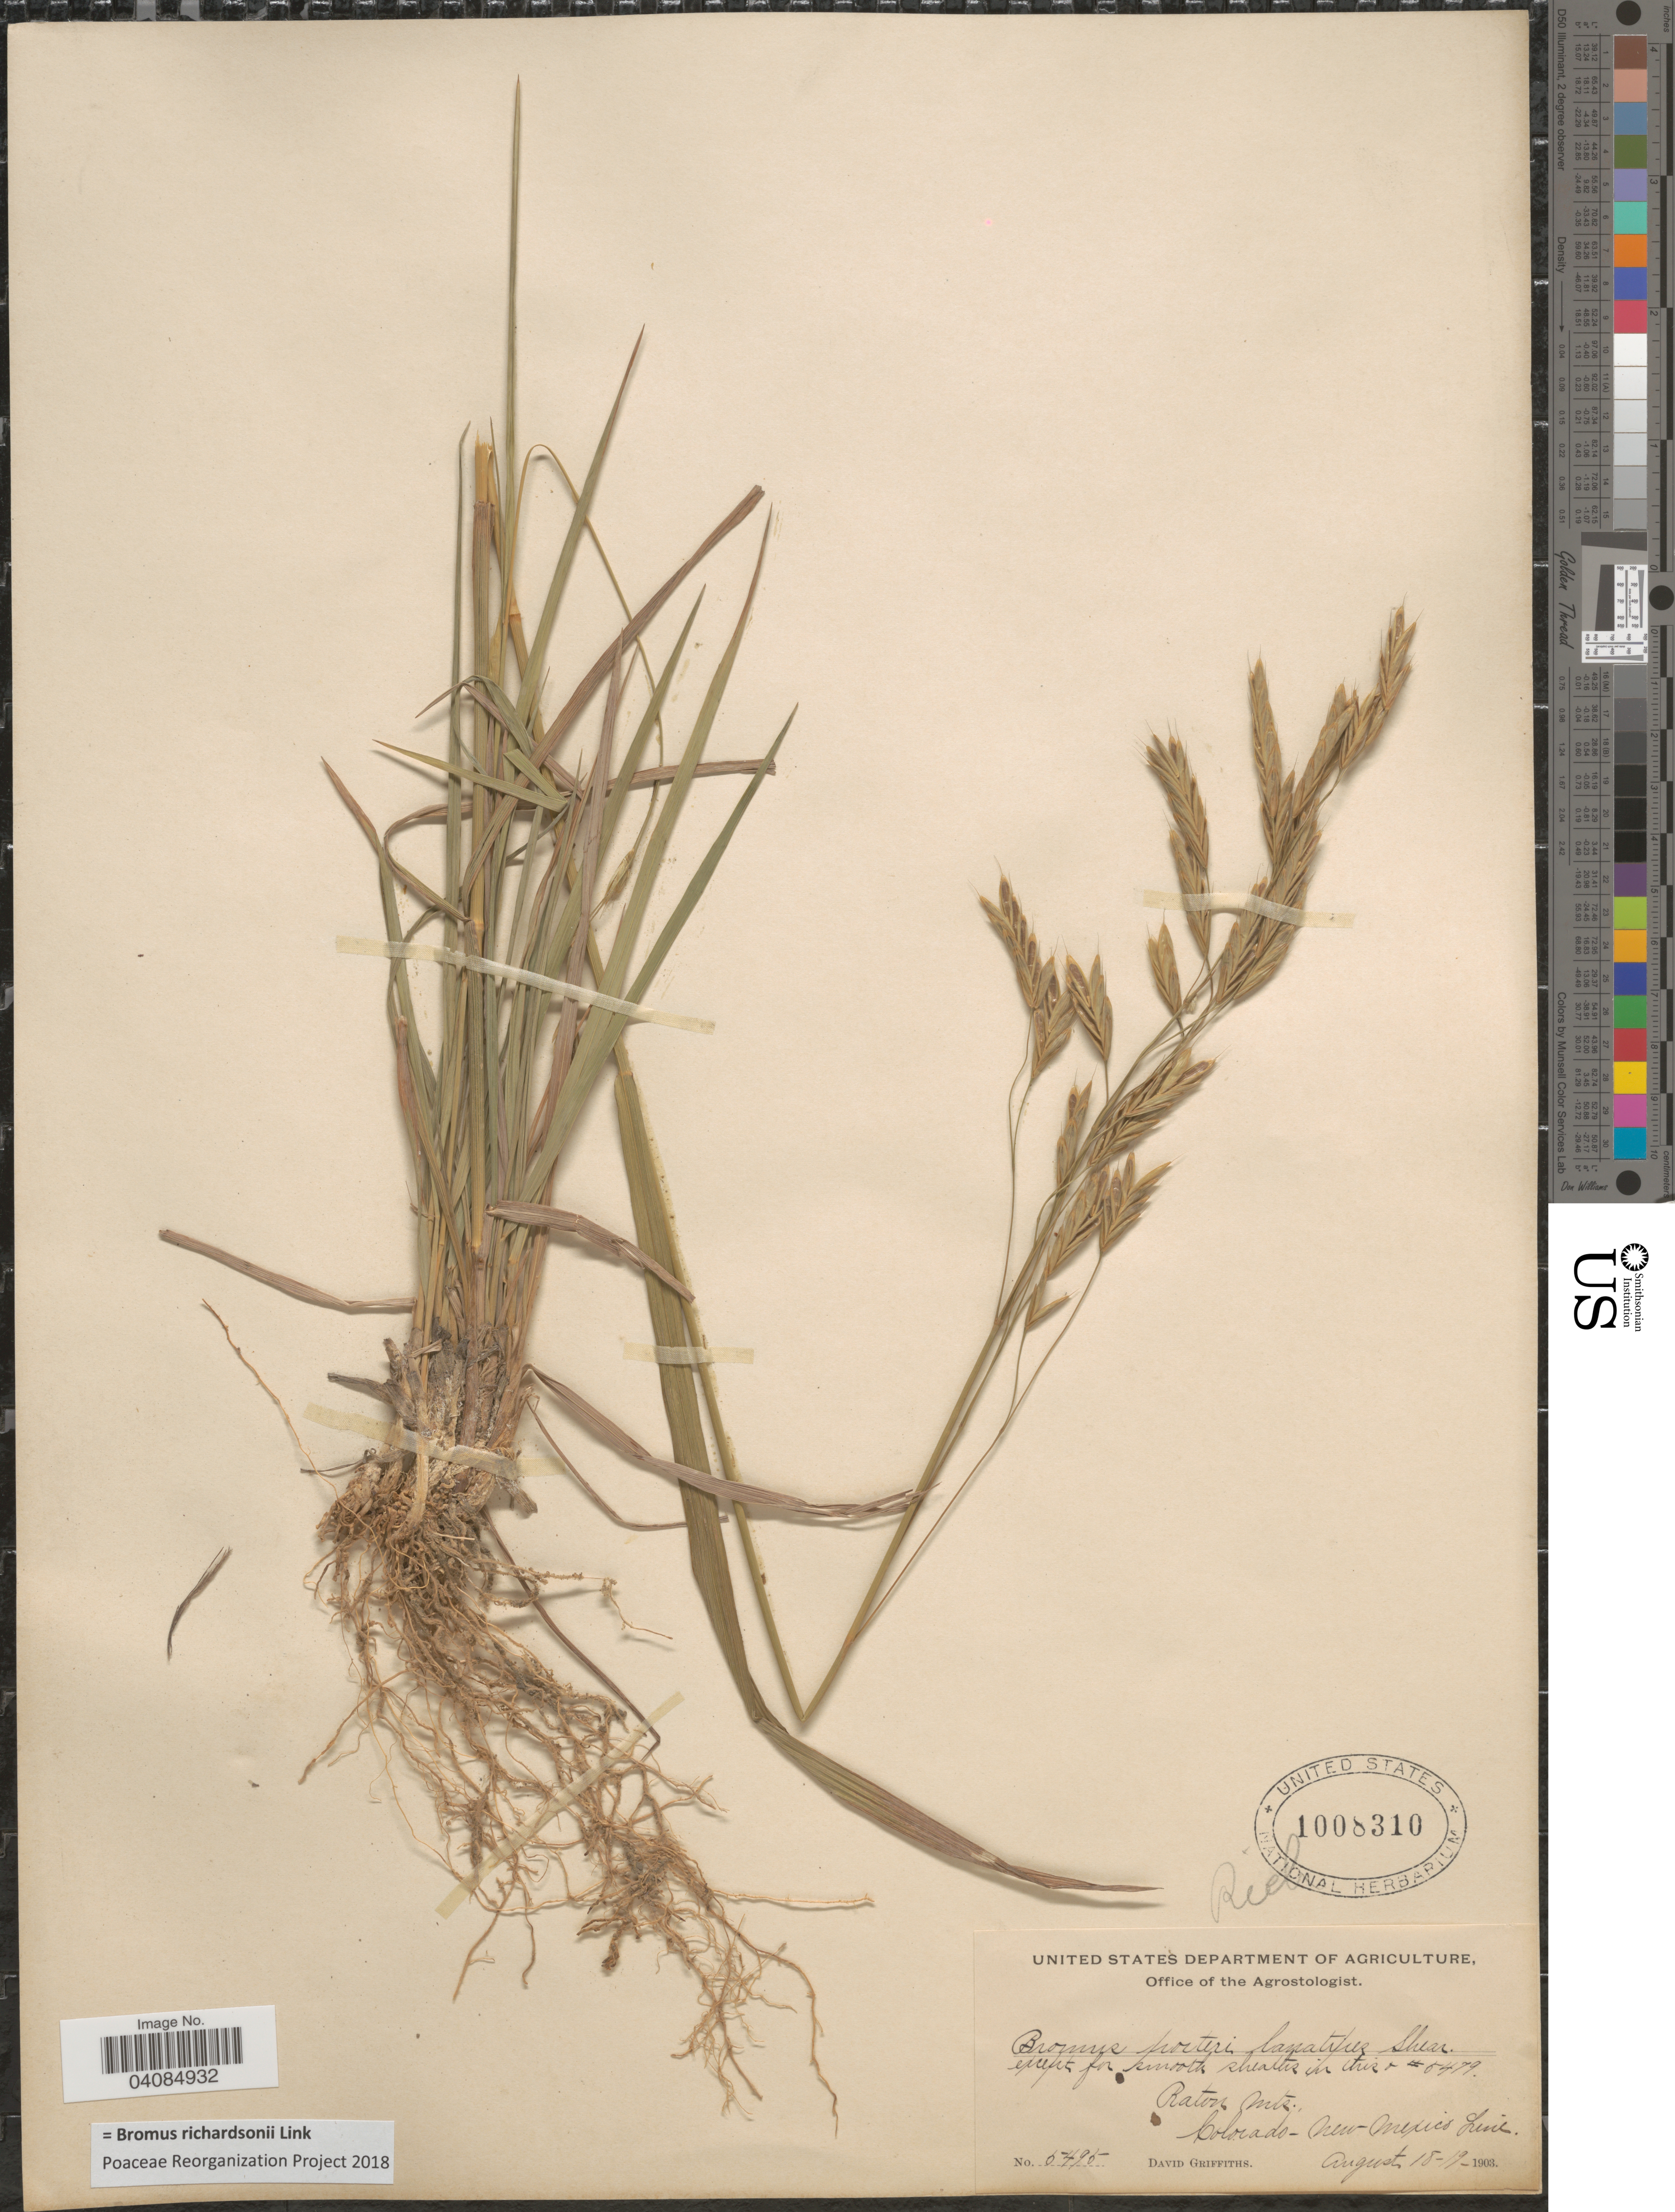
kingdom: Plantae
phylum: Tracheophyta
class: Liliopsida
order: Poales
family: Poaceae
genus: Bromus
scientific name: Bromus racemosus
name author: L.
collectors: D. Griffiths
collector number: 5495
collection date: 1903-08-18/1903-08-19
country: United States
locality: Raton Mts. Colorado-New-Mexico Line.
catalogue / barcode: US 1008310